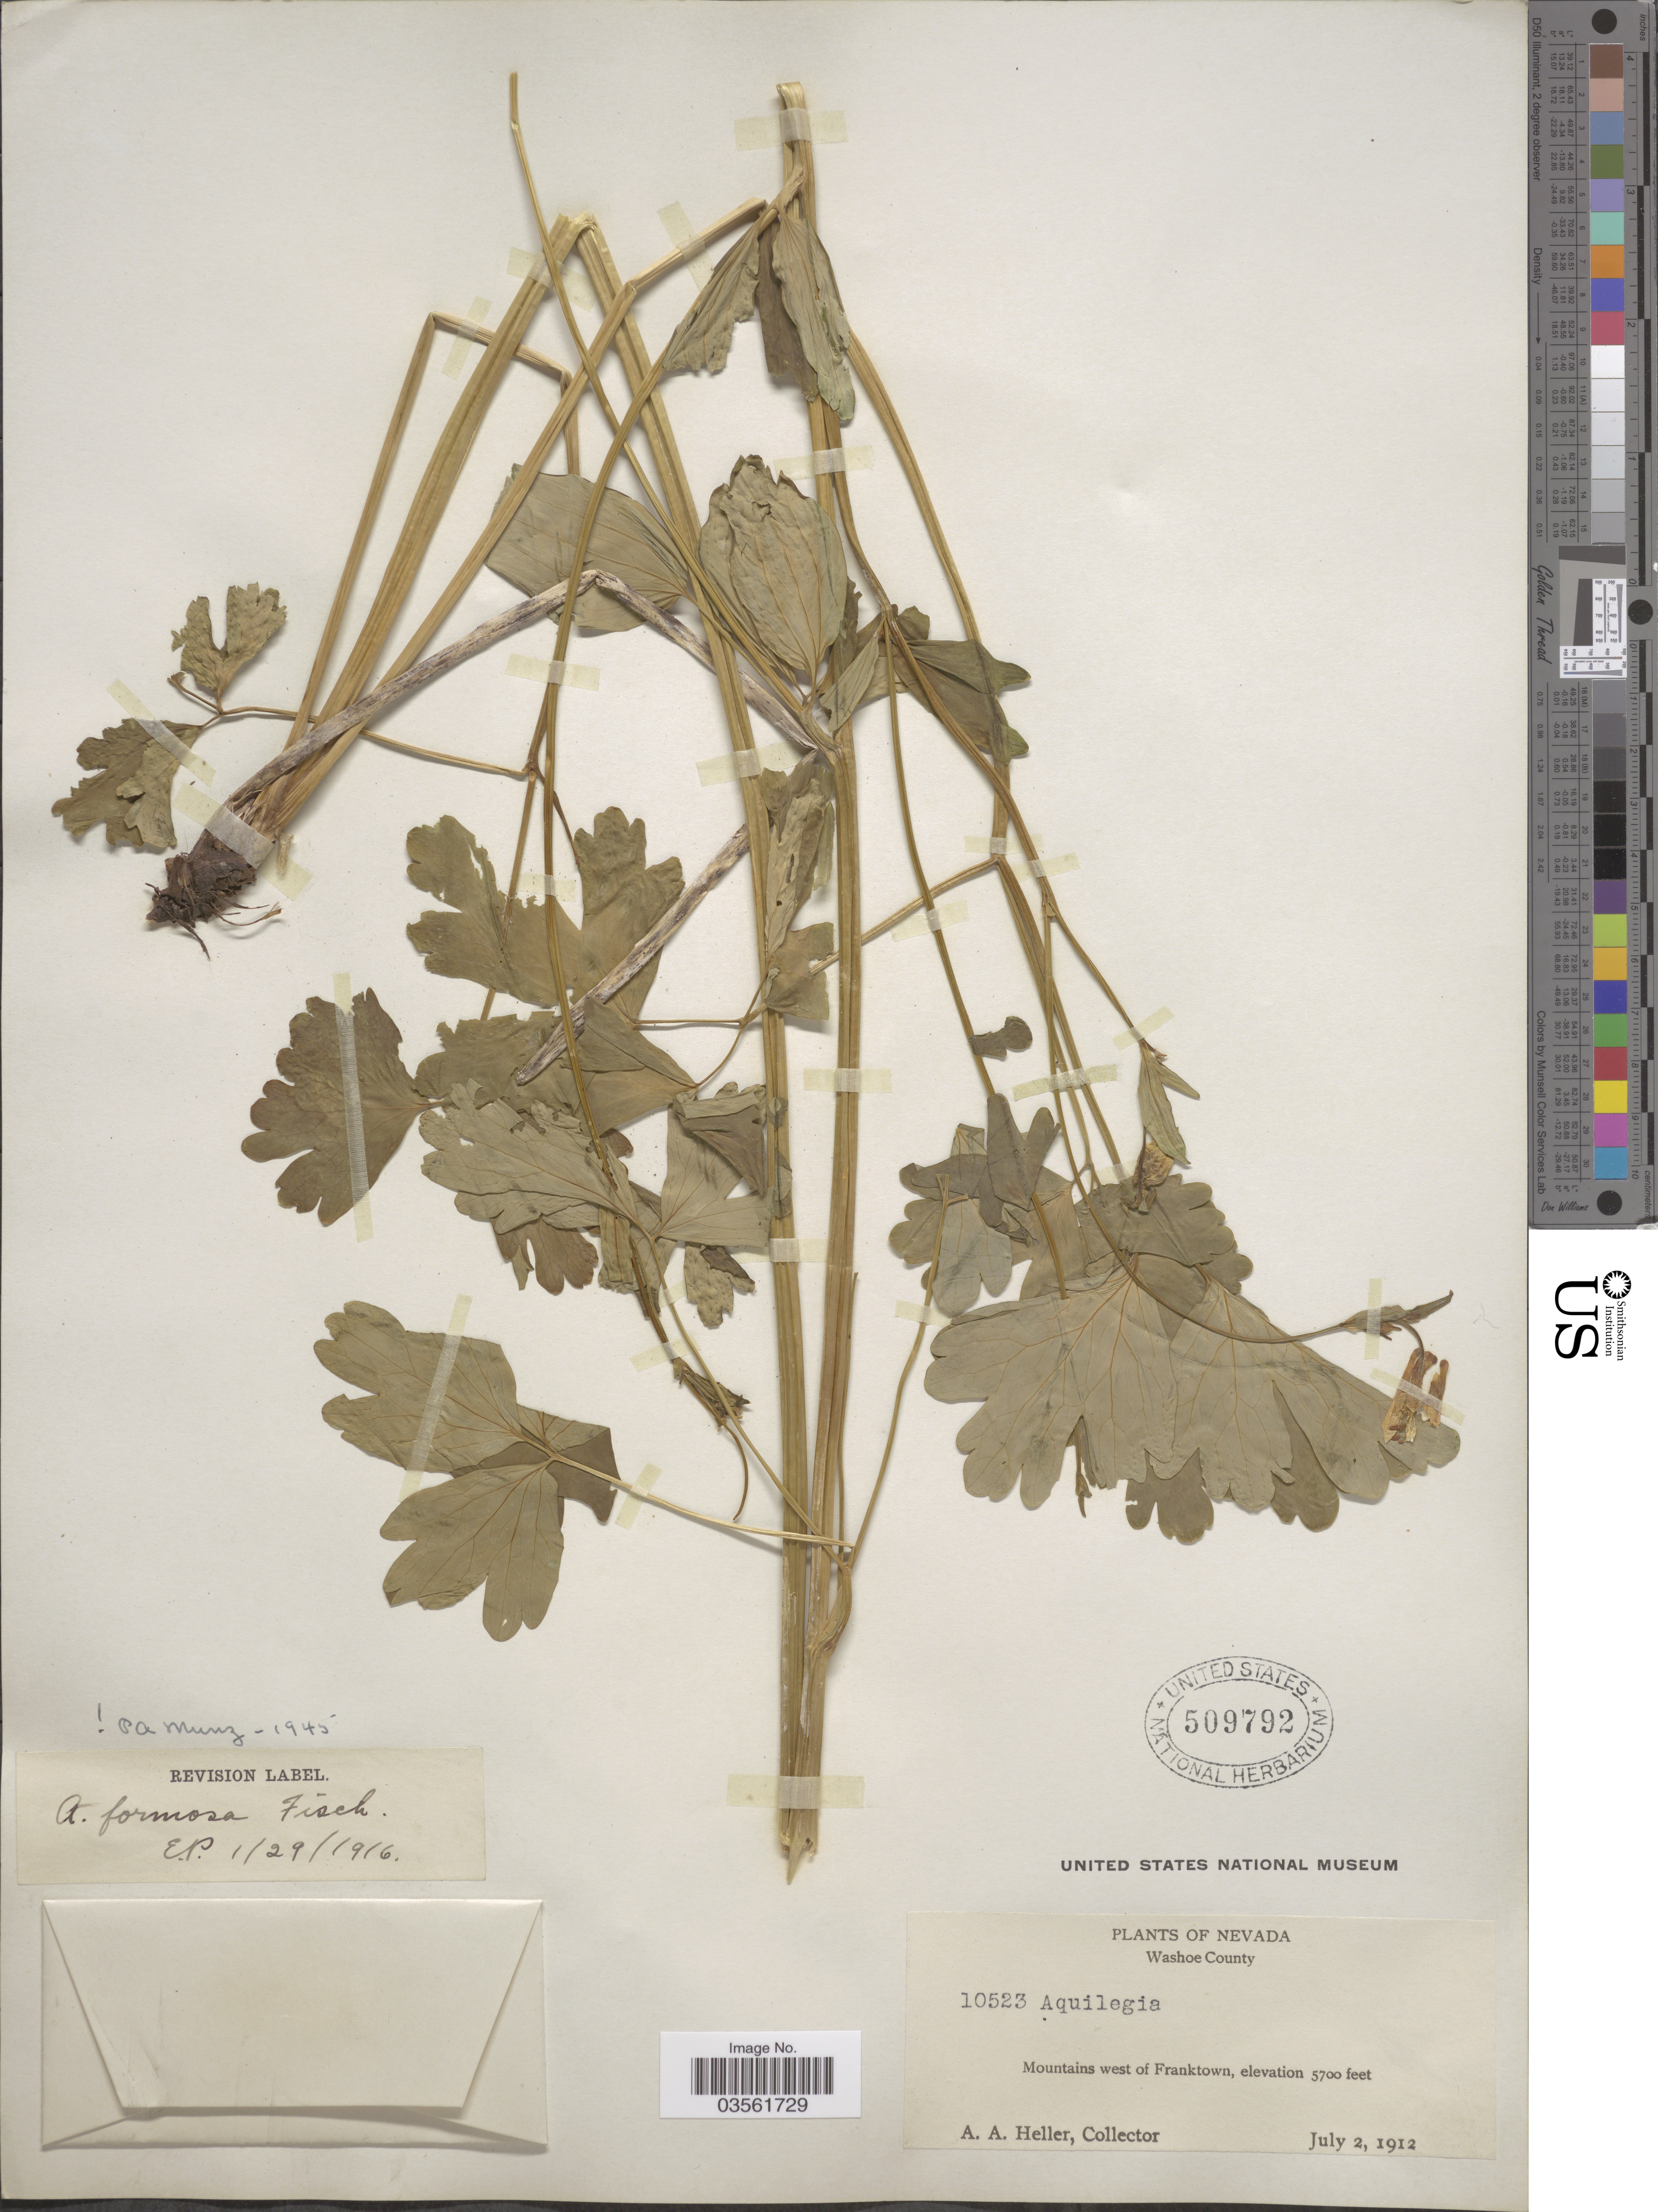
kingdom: Plantae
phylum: Tracheophyta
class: Magnoliopsida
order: Ranunculales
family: Ranunculaceae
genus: Aquilegia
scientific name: Aquilegia formosa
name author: Fisch. ex DC.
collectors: A. A. Heller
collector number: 10523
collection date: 1912-07-02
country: United States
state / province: Nevada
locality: Washoe County. Mountains west of Franktown.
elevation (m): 1737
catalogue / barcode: US 509792